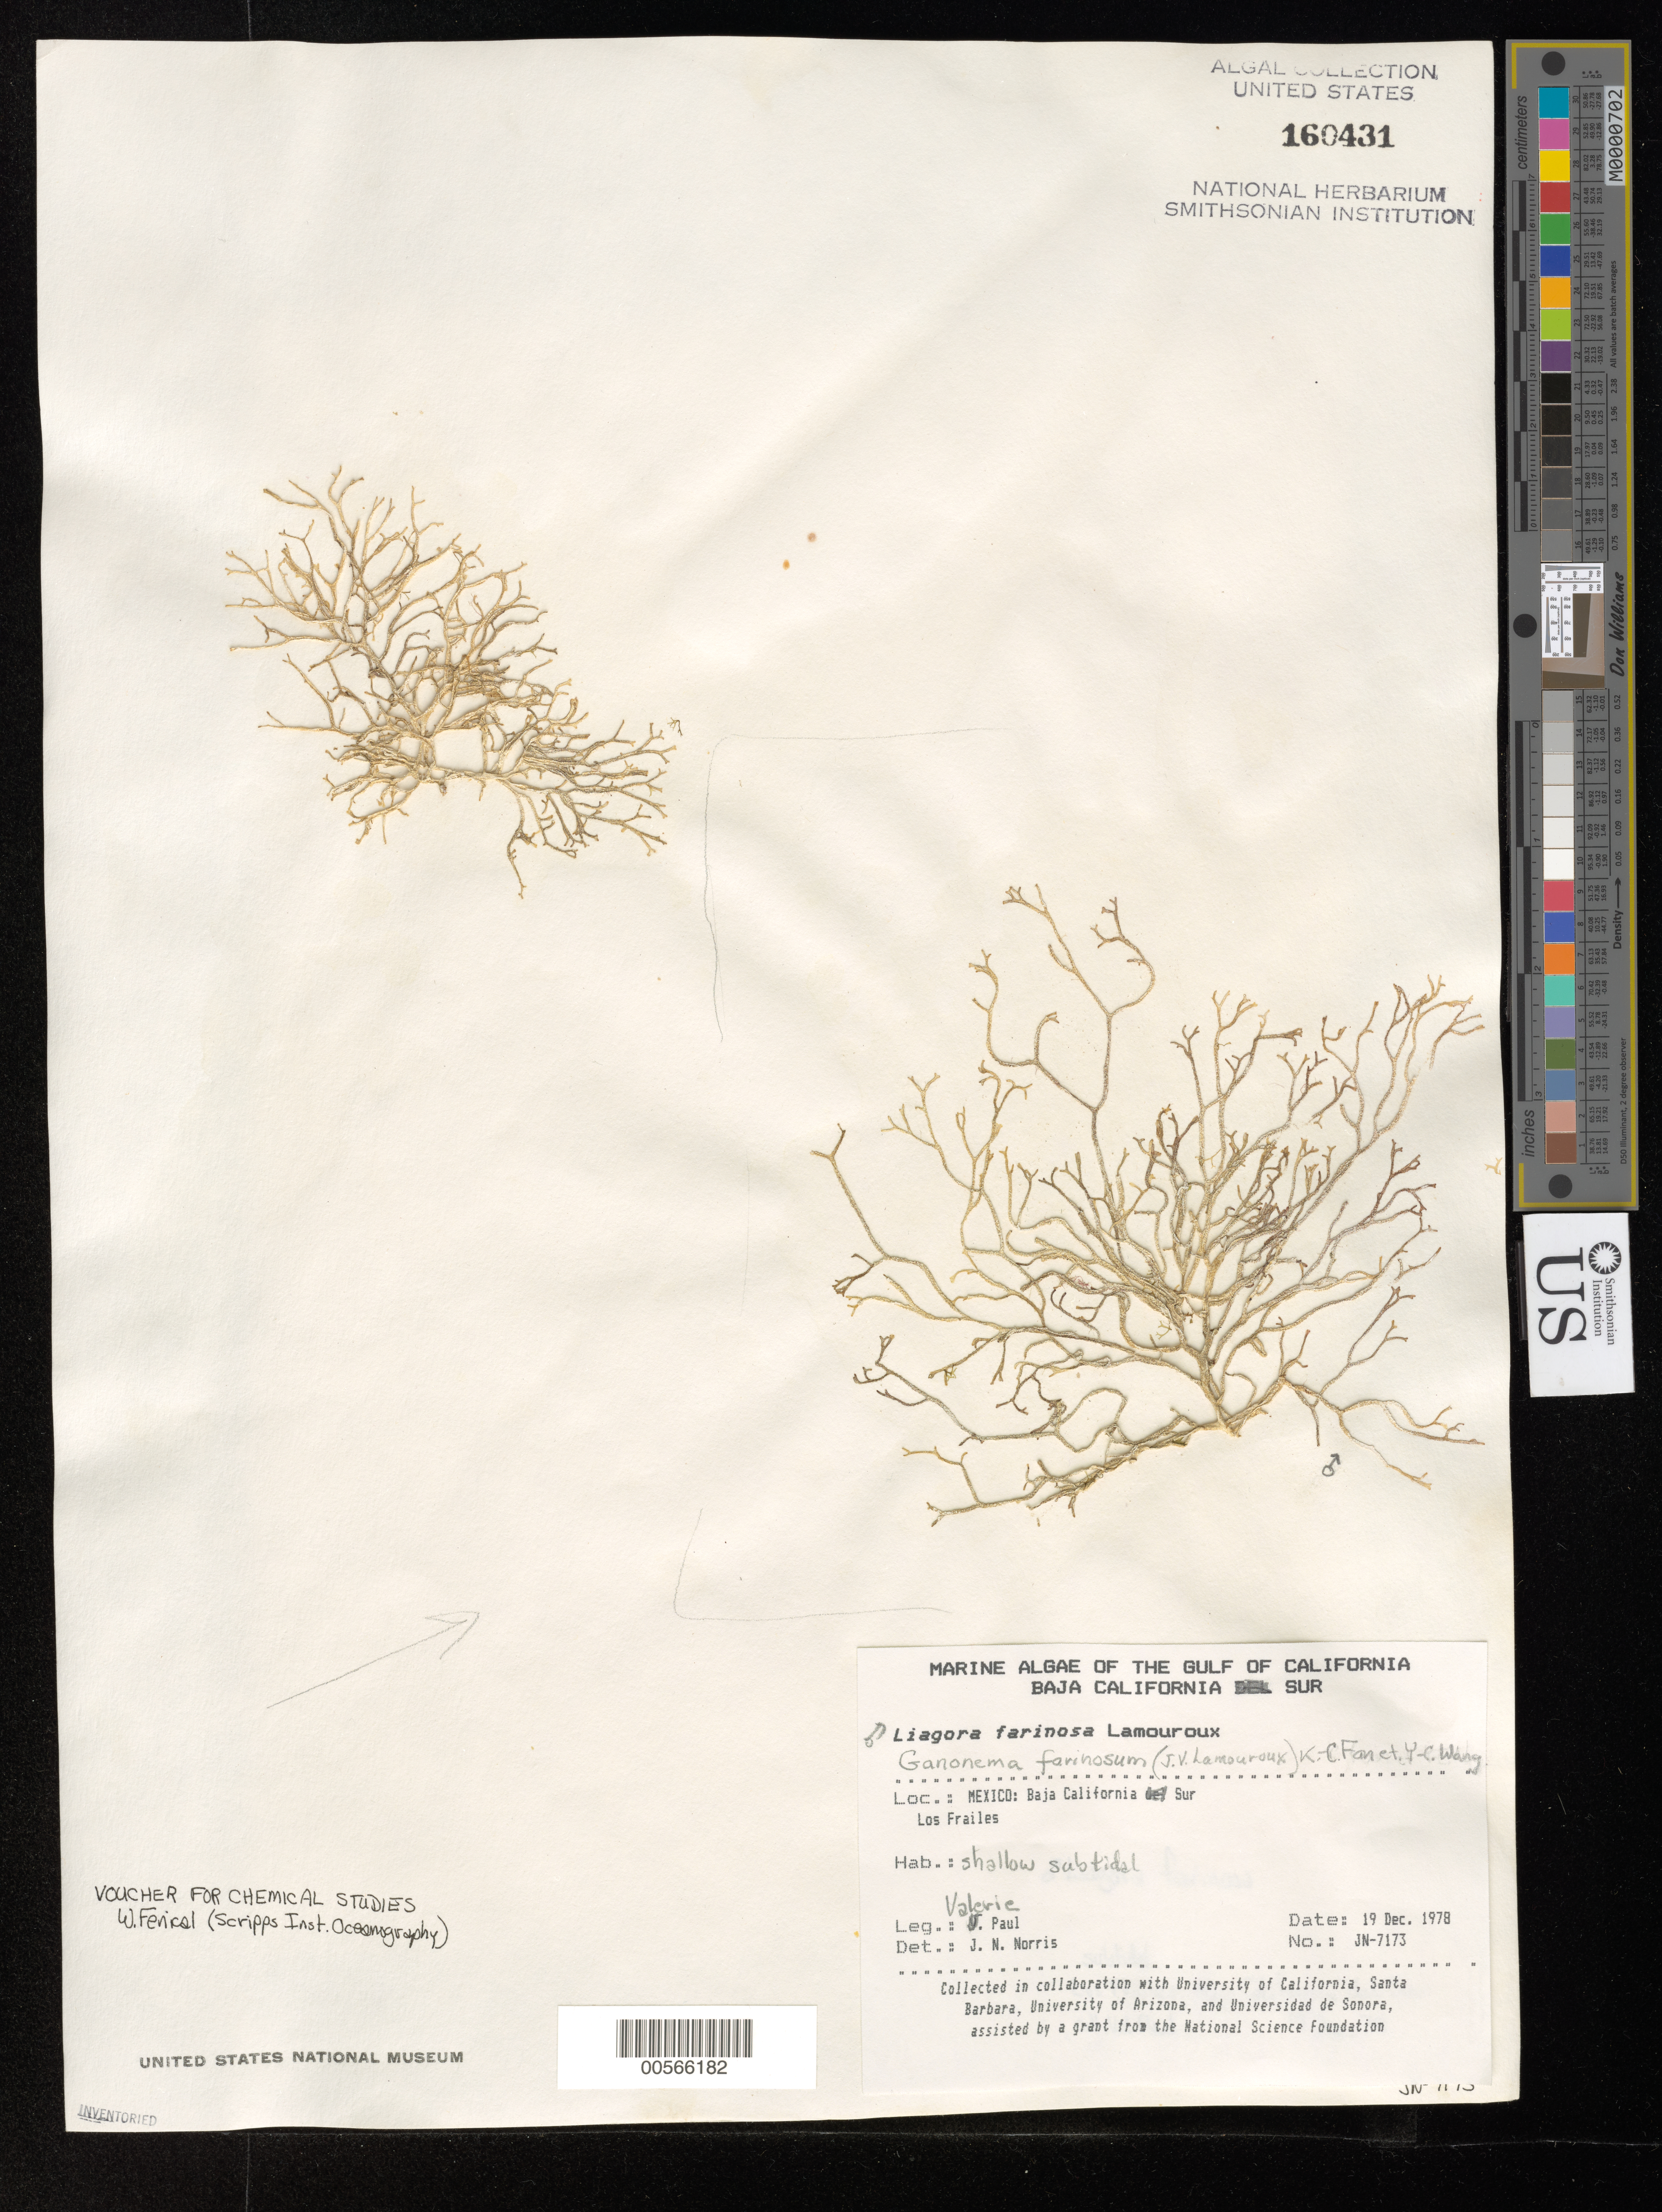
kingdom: Plantae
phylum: Rhodophyta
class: Florideophyceae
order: Nemaliales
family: Liagoraceae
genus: Ganonema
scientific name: Ganonema farinosum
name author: (J.V.Lamouroux) K.C. Fan & Yung C. Wang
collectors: J. Paul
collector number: JN-7173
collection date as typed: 19 Dec 1978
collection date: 1978-12-19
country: Mexico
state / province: Baja California Sur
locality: Los Frailes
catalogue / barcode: US 160431